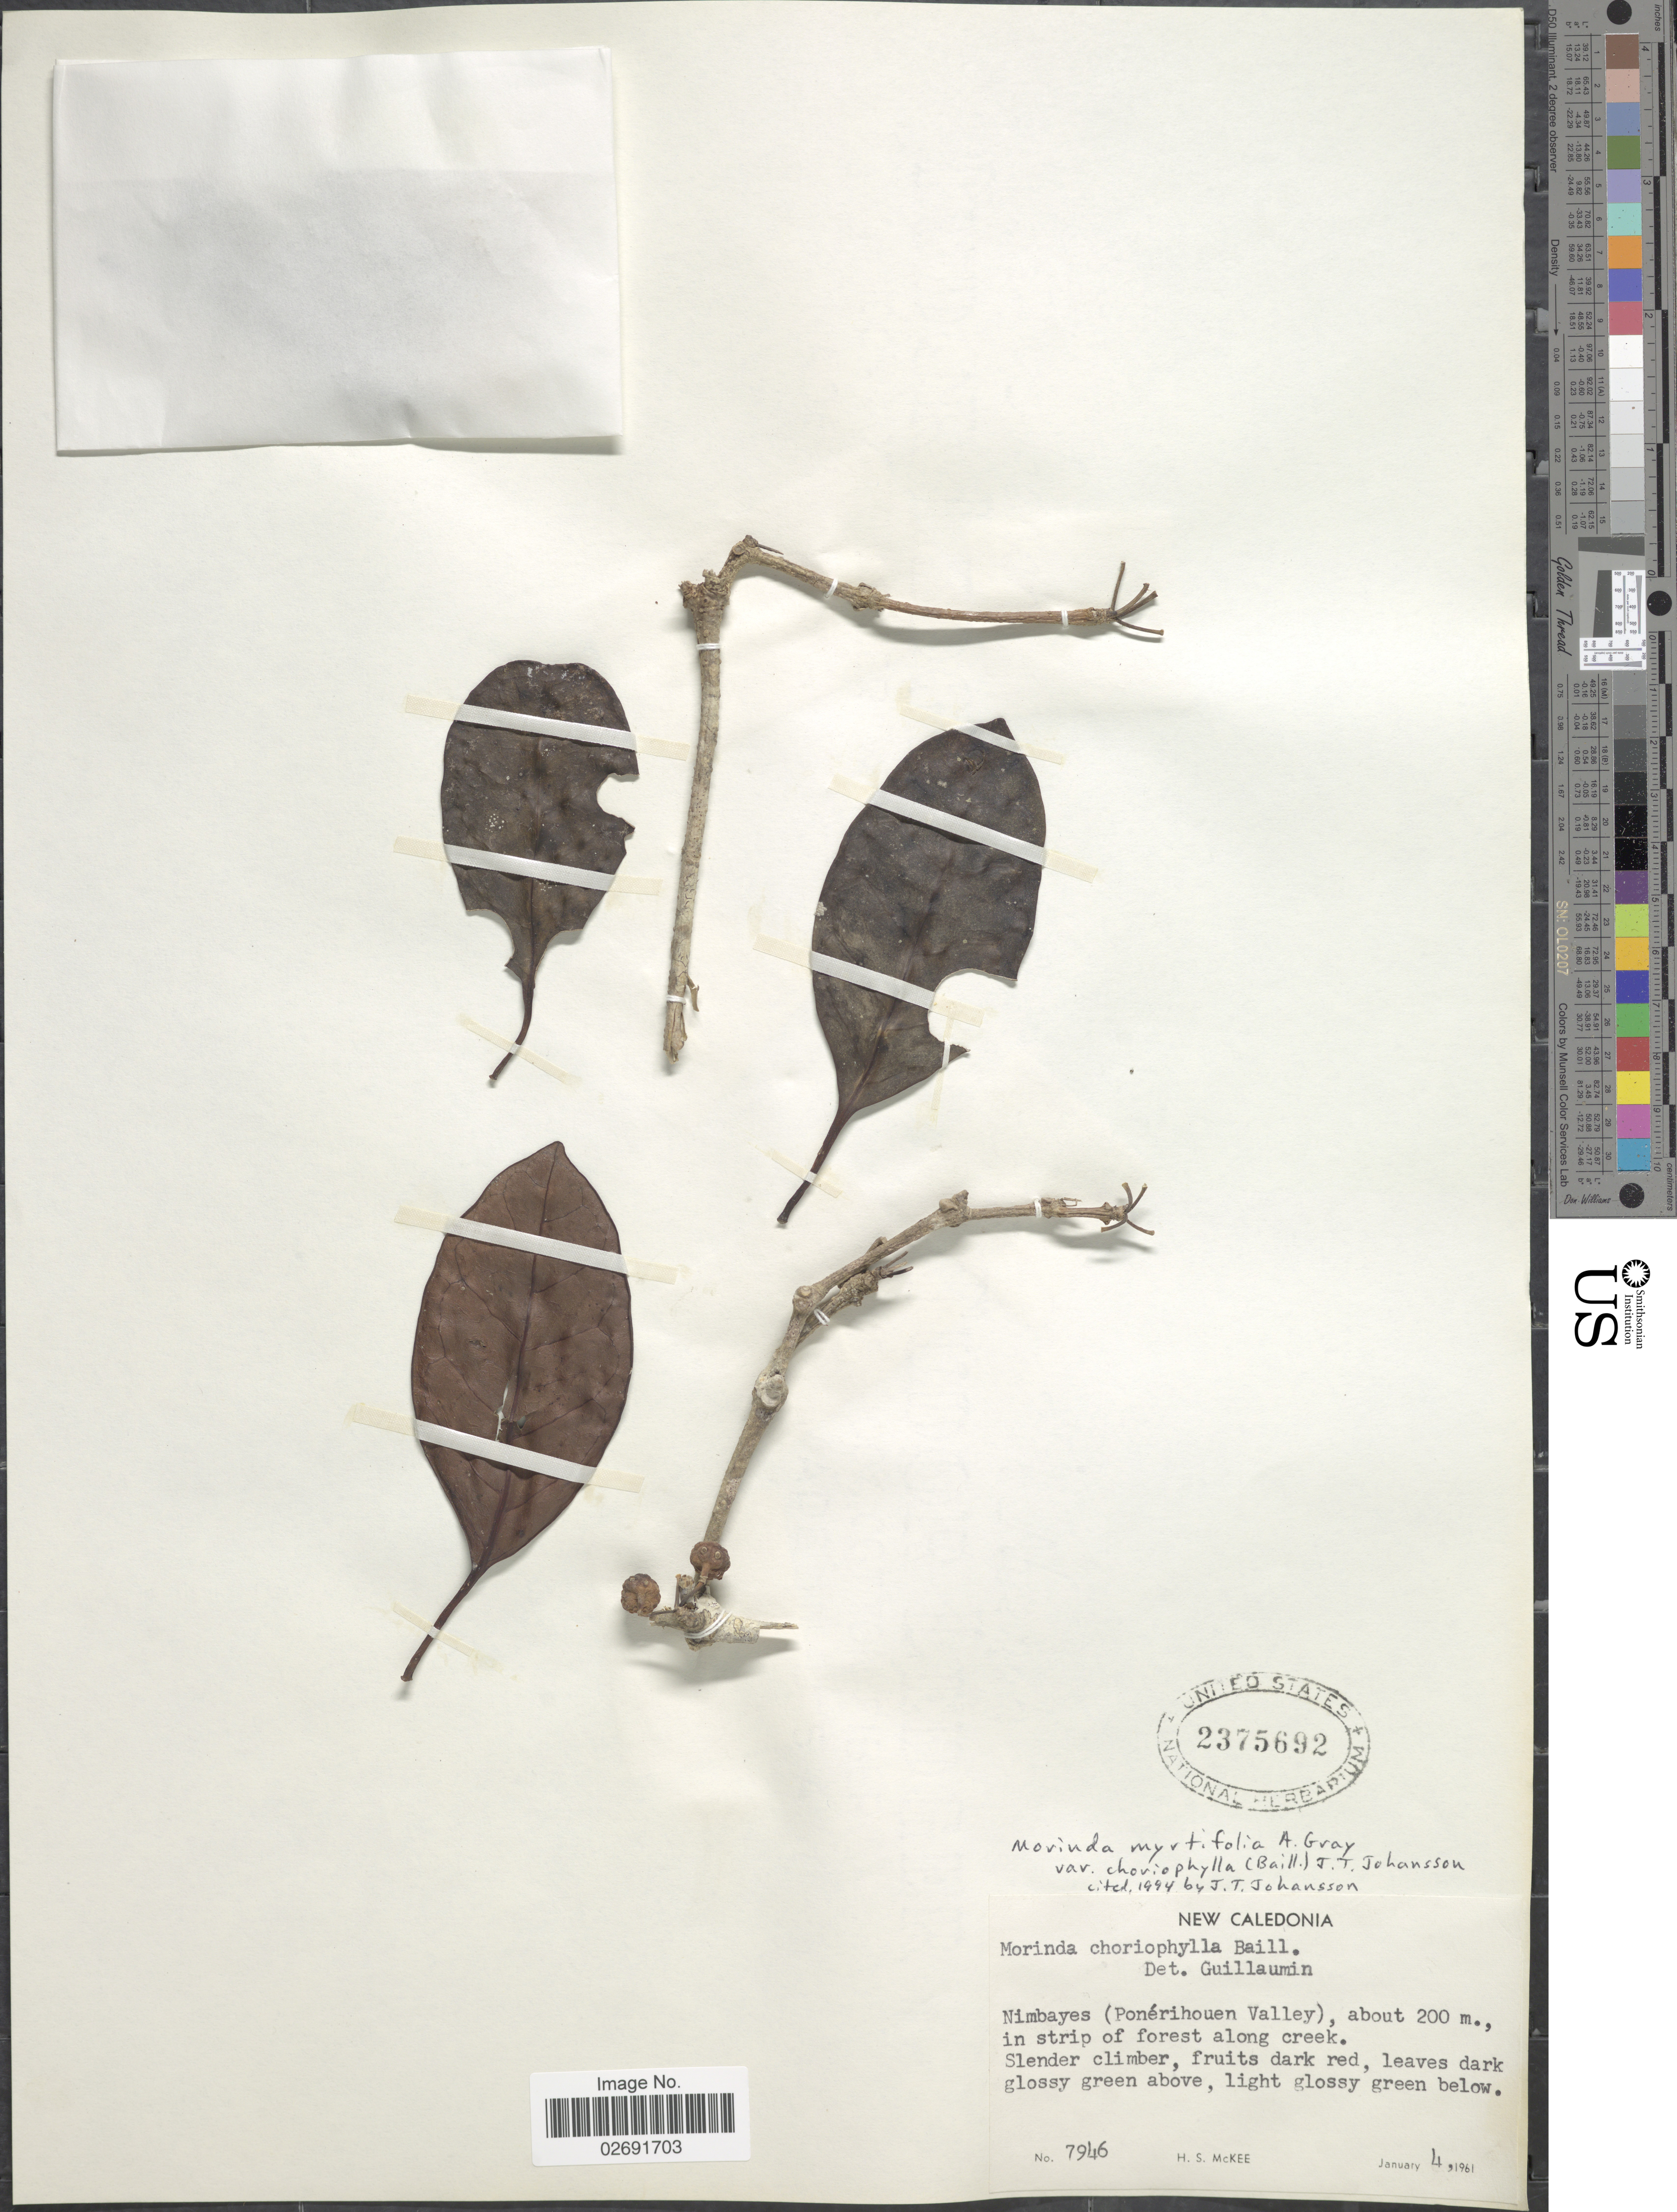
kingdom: Plantae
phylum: Tracheophyta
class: Magnoliopsida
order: Gentianales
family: Rubiaceae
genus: Gynochthodes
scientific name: Gynochthodes myrtifolia var. choriophylla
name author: (Baill.) J.T. Johanss.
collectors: H. S. McKee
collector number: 7946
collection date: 1961-01-04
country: New Caledonia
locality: Nimbayes (Ponerihouen Valley), in strip forest along creek.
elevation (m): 200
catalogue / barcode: US 2375692